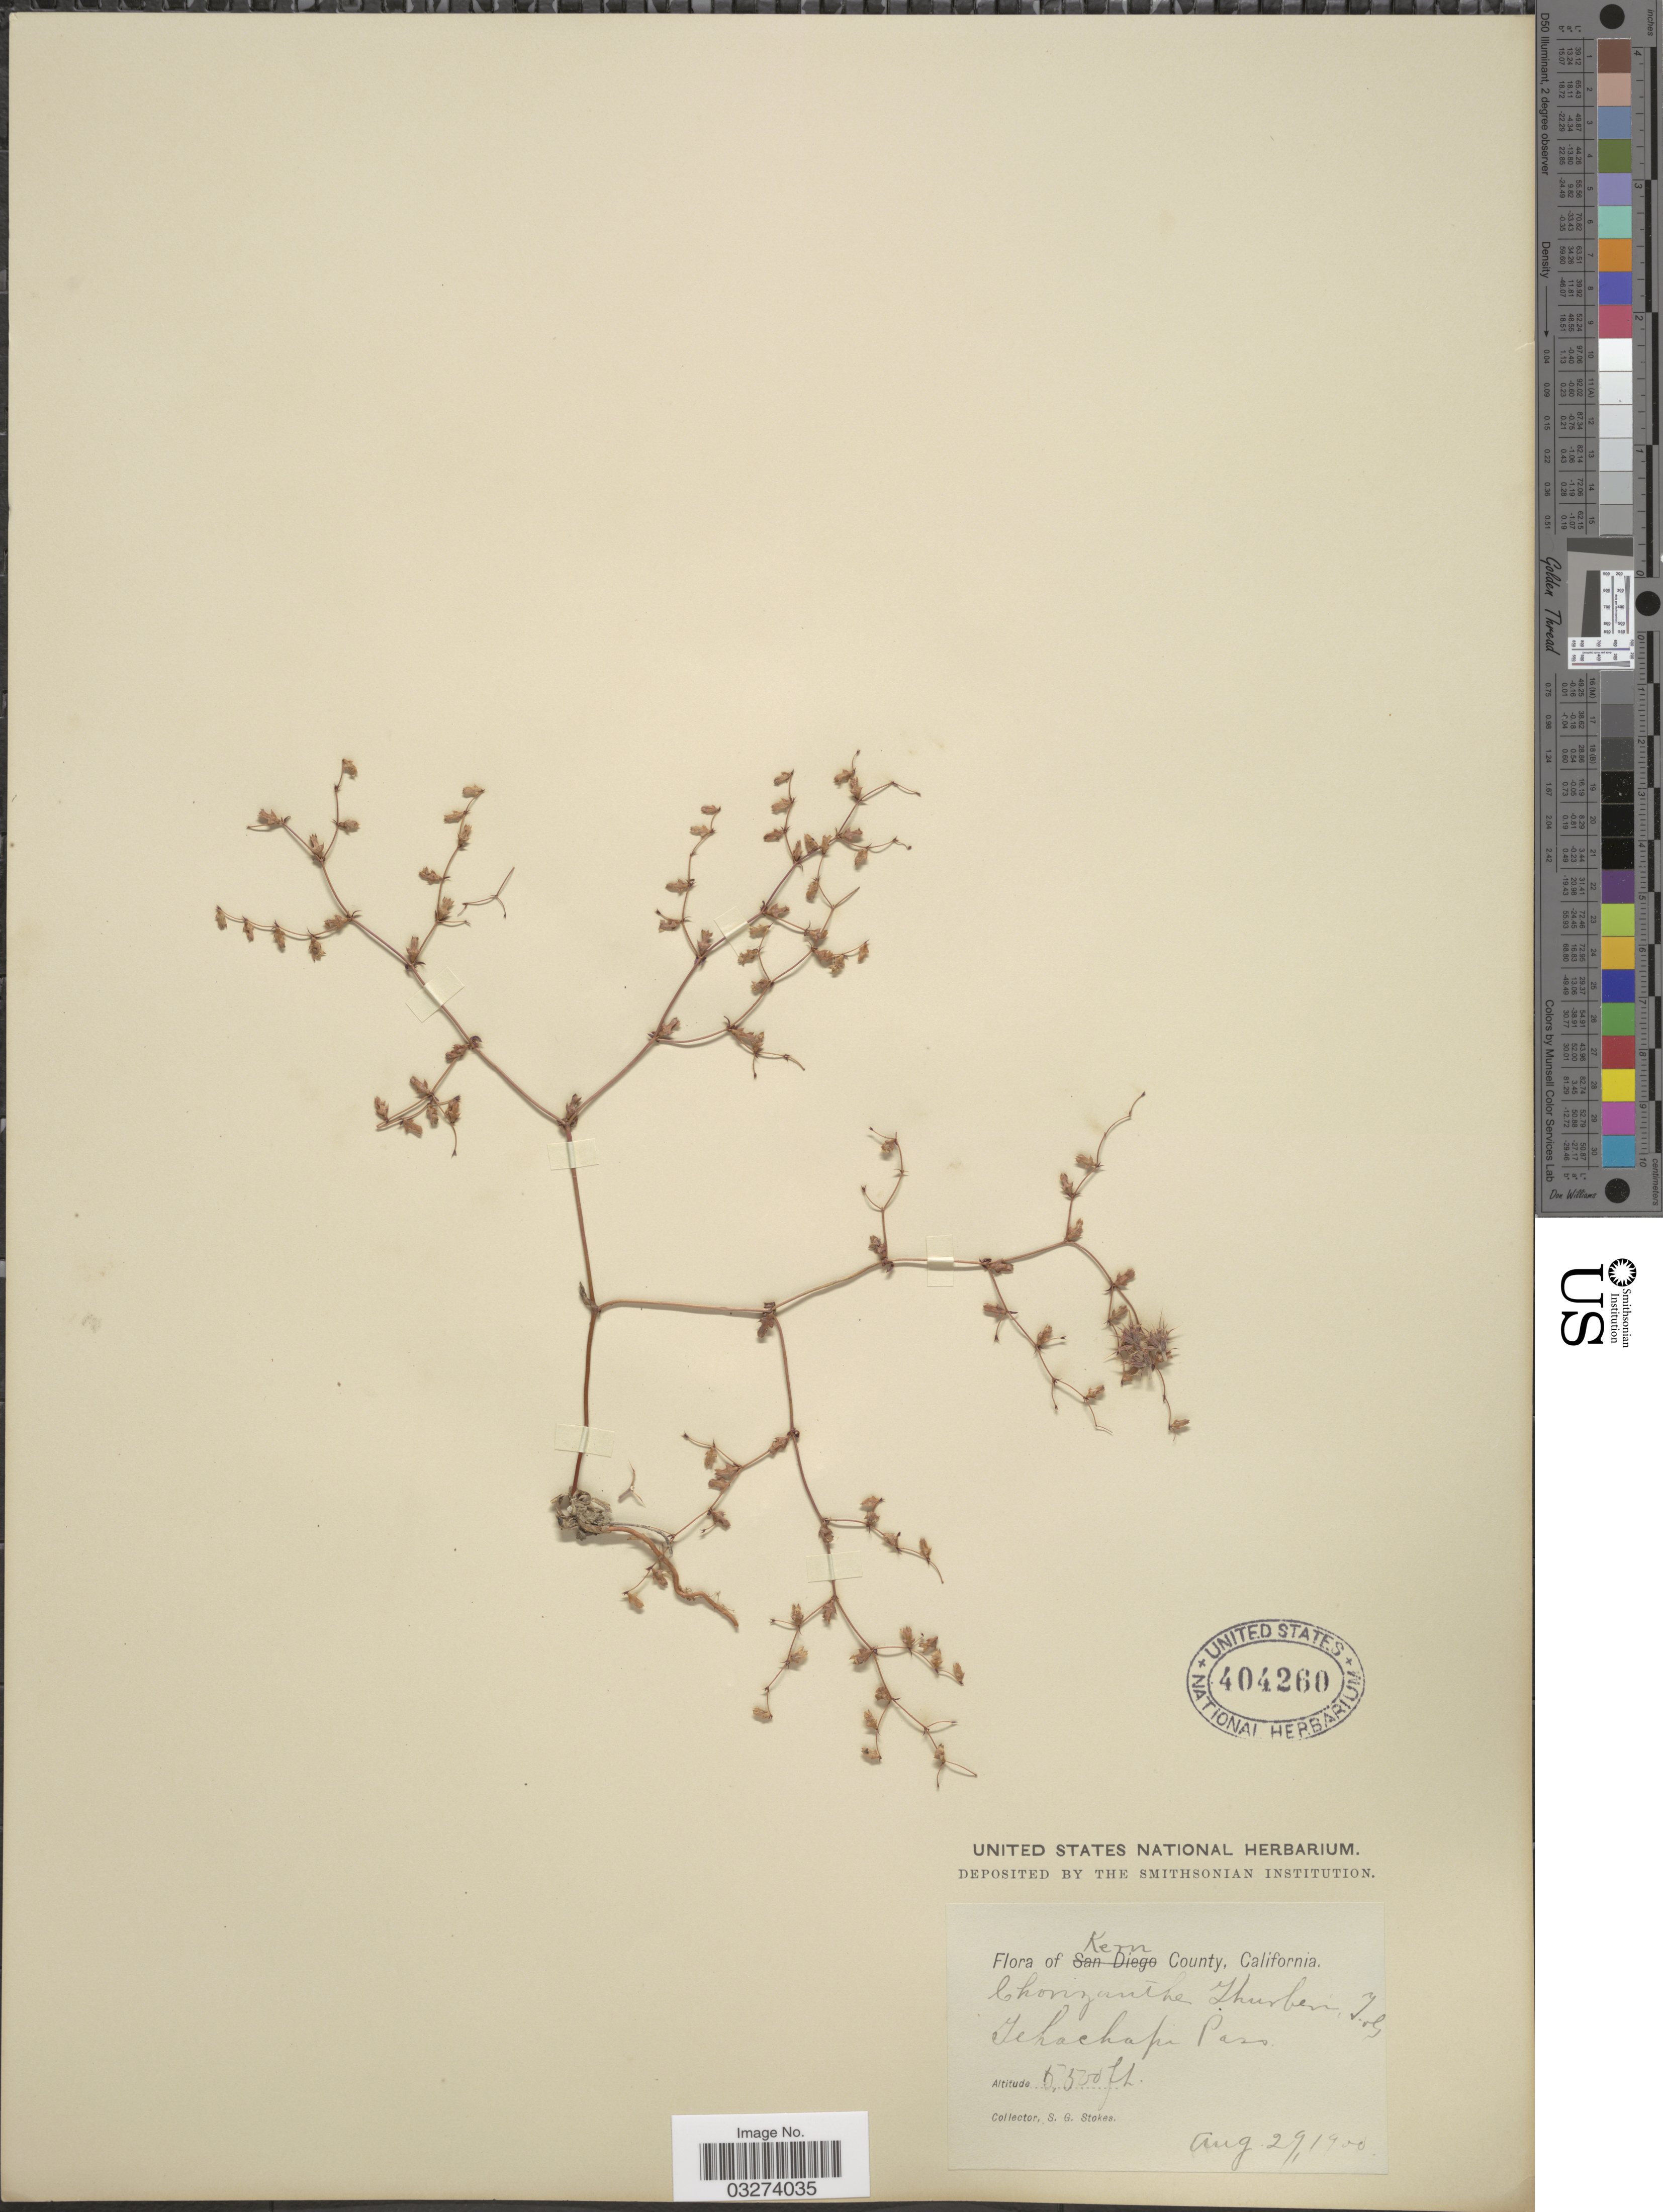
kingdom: Plantae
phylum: Tracheophyta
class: Magnoliopsida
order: Caryophyllales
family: Polygonaceae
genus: Centrostegia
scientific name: Centrostegia thurberi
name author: A. Gray ex Benth.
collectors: S. G. Stokes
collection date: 1900-08-29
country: United States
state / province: California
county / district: Kern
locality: Kern County. Tehachapi Pass.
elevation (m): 1676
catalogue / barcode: US 404260